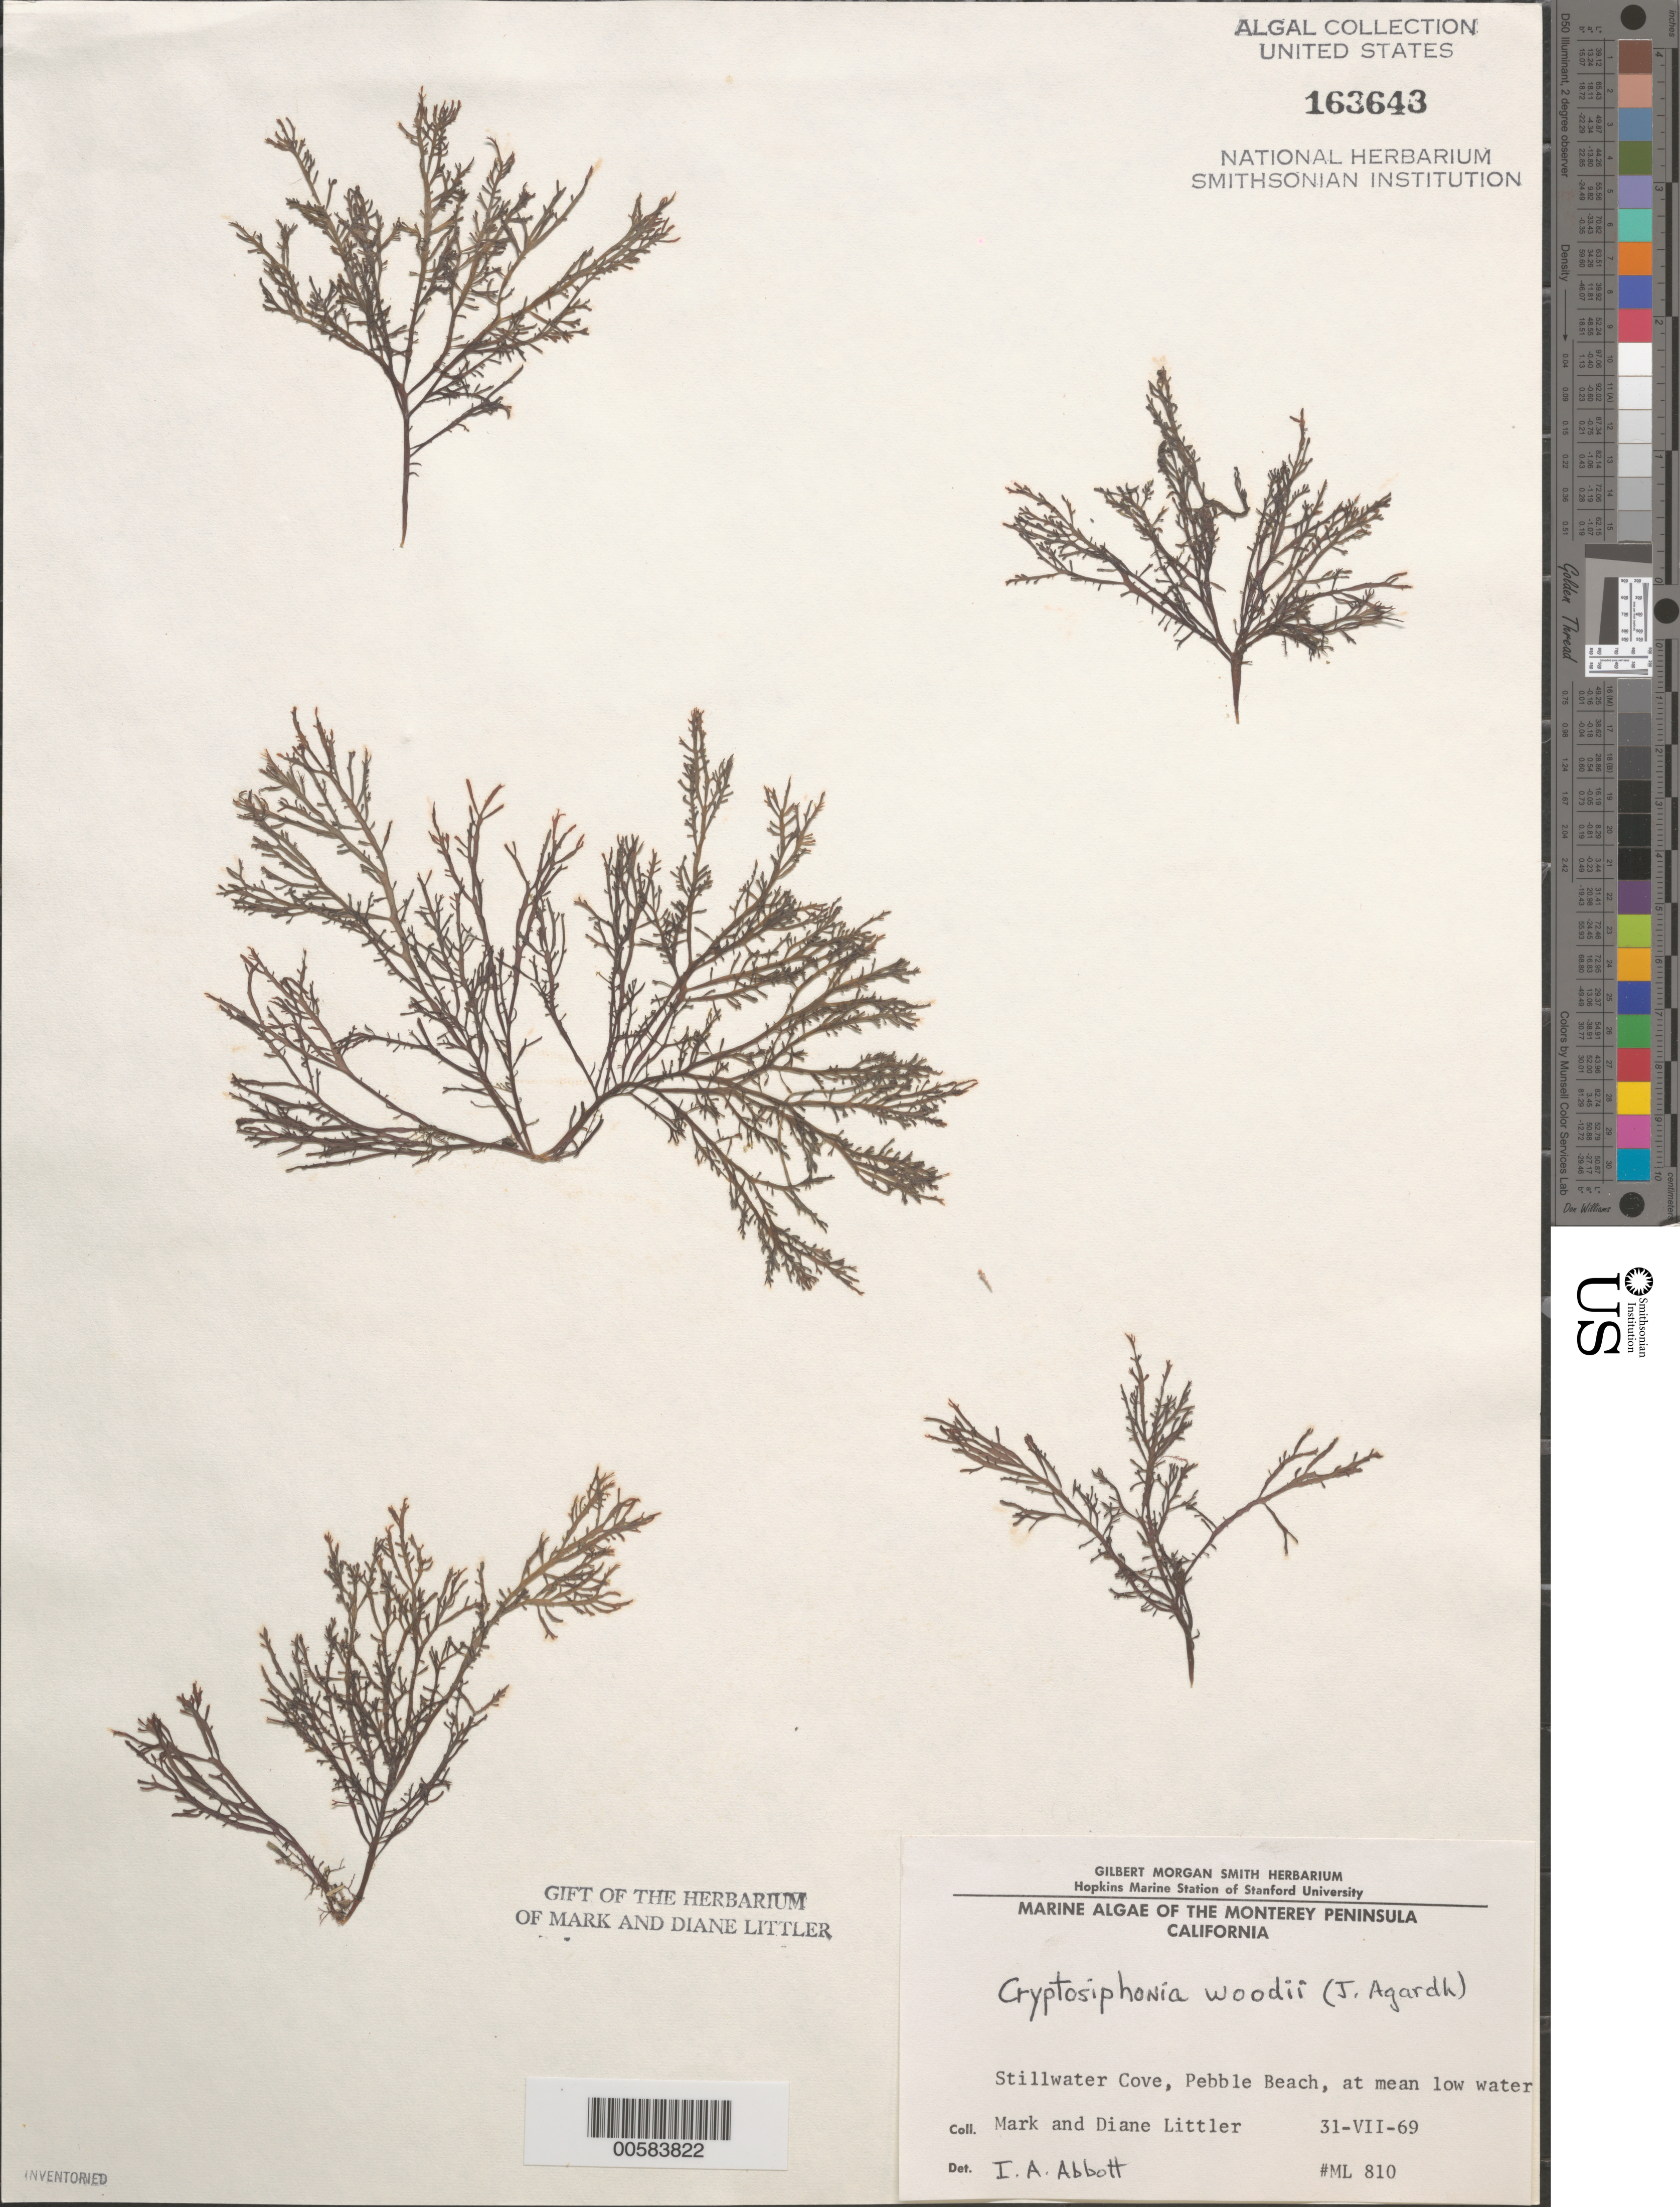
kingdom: Plantae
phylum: Rhodophyta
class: Florideophyceae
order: Gigartinales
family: Dumontiaceae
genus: Cryptosiphonia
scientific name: Cryptosiphonia woodii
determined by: Abbott, Isabella A.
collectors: M. M. Littler & D. S. Littler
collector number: ML 810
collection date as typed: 31 Jul 1969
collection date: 1969-07-31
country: United States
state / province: California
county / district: Monterey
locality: Stillwater Cove, Pebble Beach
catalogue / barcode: US 163643